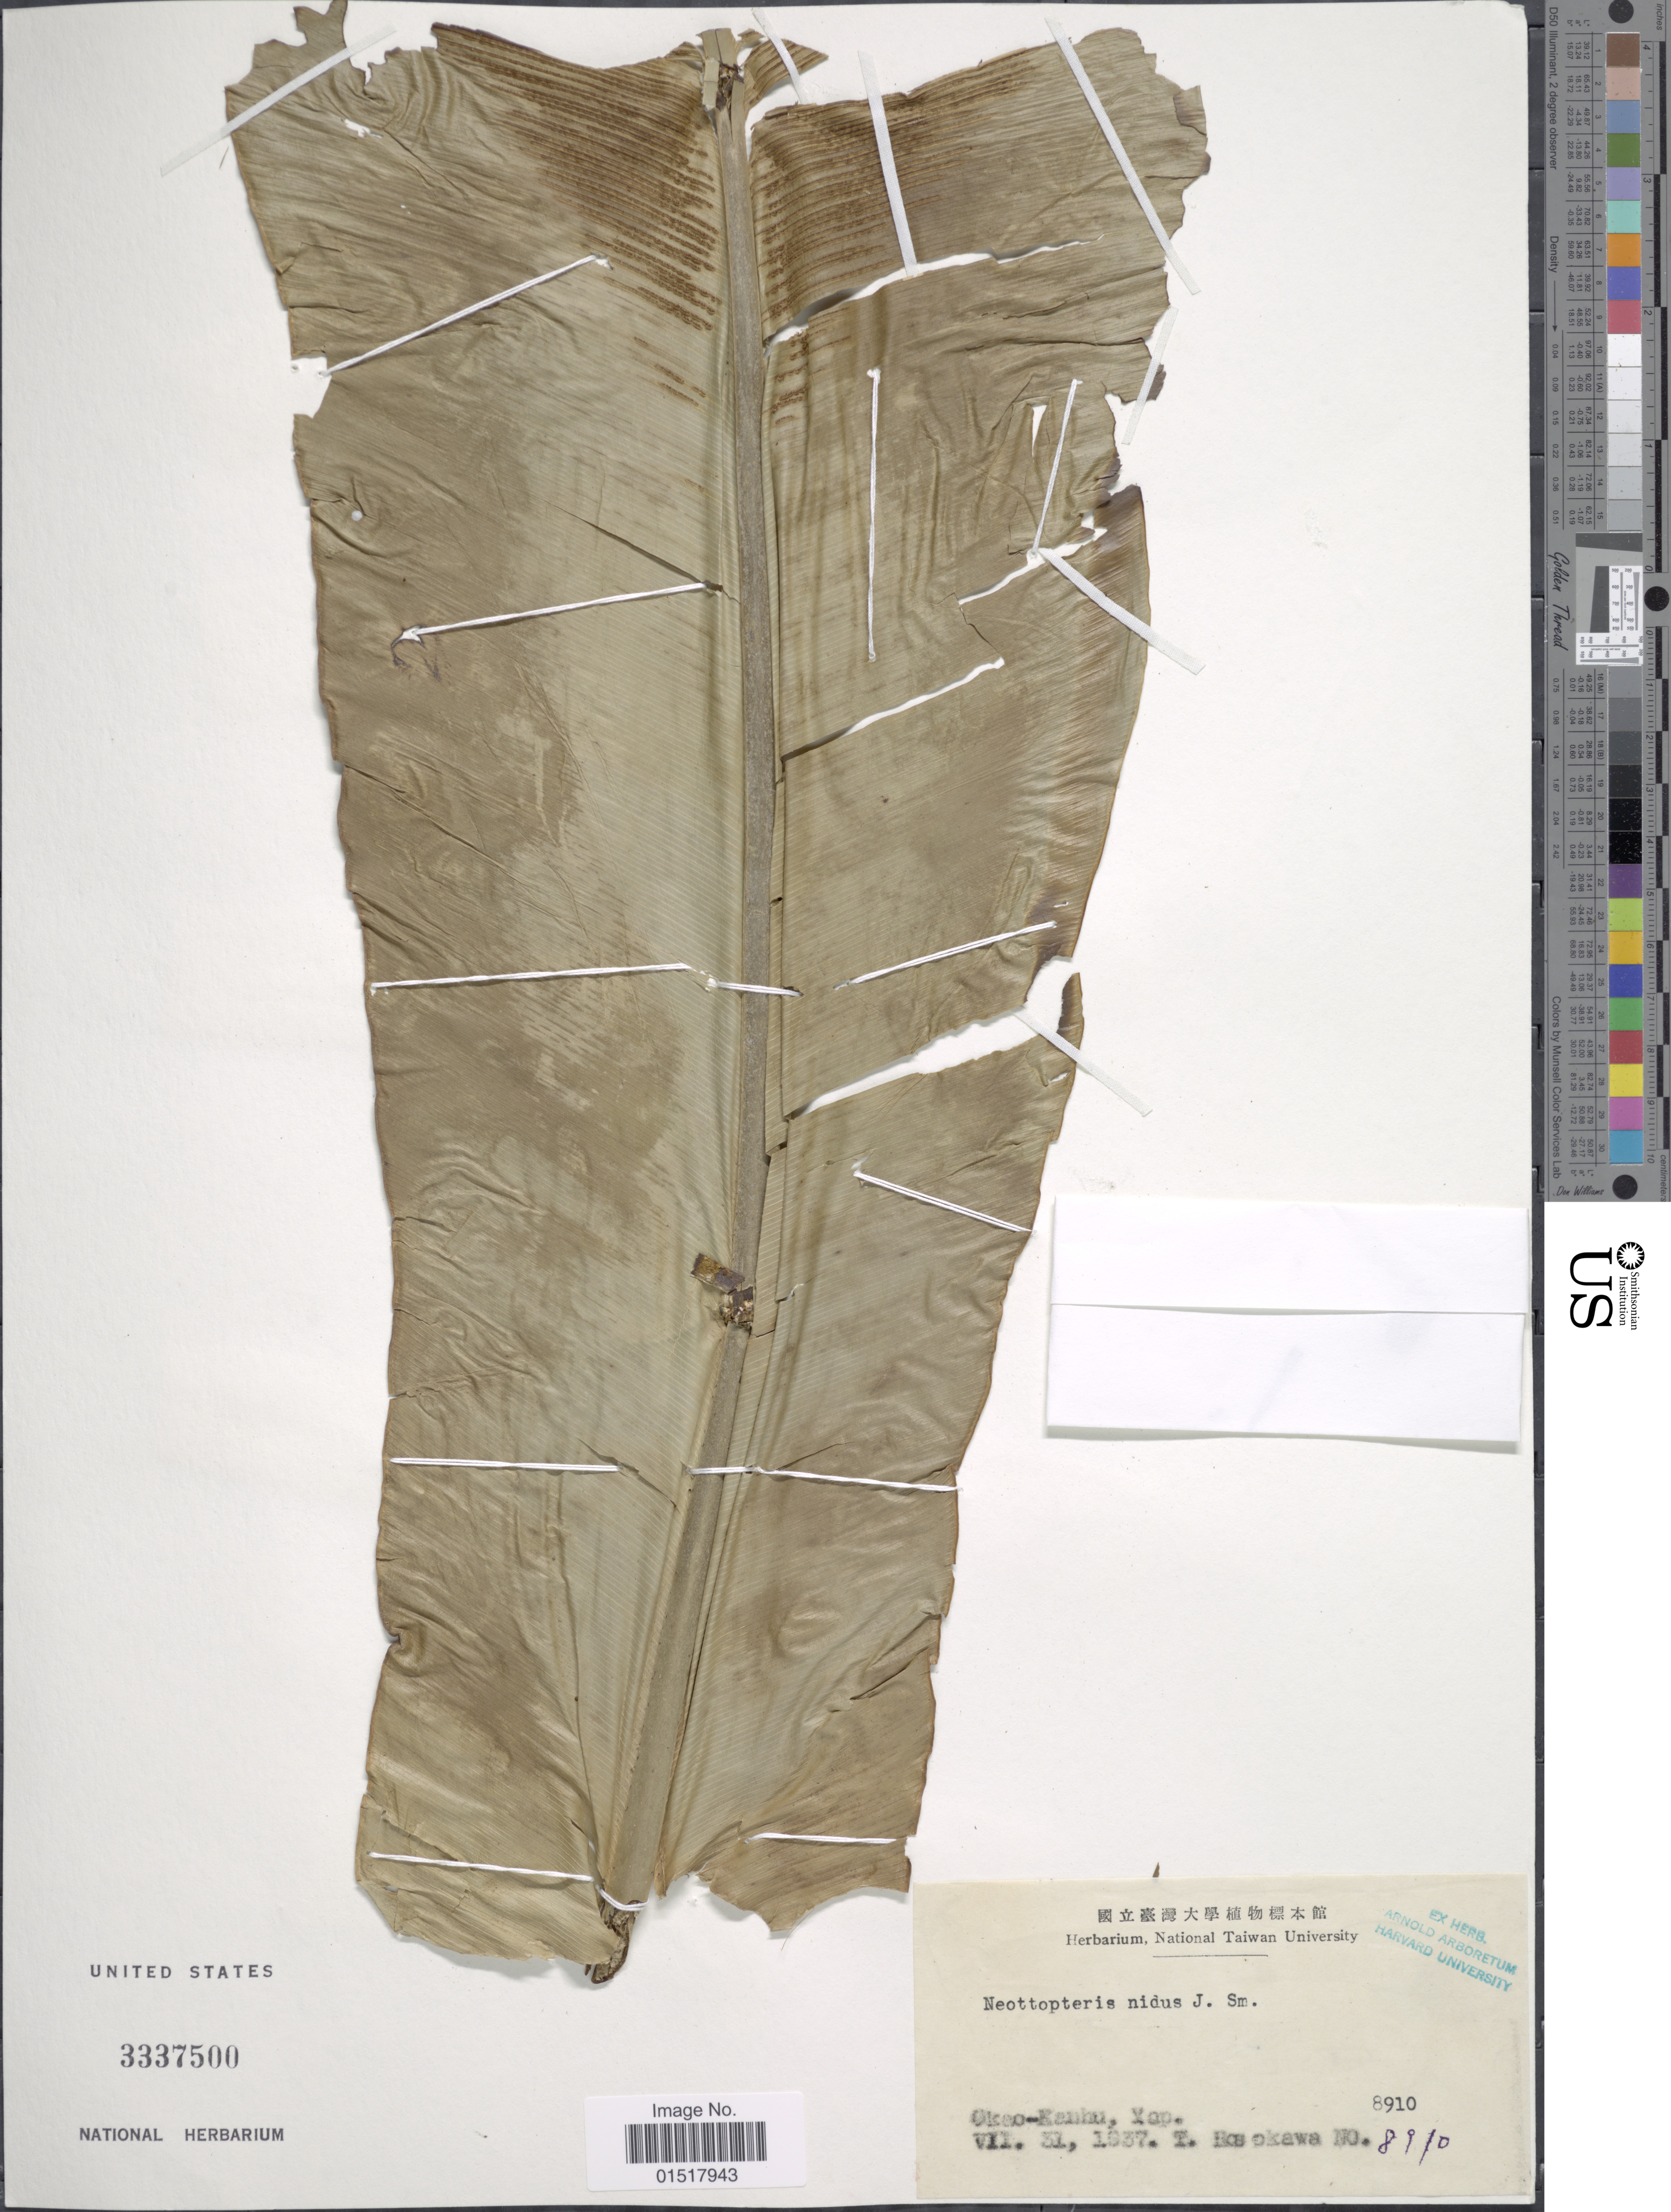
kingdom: Plantae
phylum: Tracheophyta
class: Polypodiopsida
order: Polypodiales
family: Aspleniaceae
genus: Asplenium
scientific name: Asplenium nidus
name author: L.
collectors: T. Hosokawa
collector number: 8910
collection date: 1937-07-31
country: Micronesia, Federated States of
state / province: Yap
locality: Okeo-Kanhu, Yap.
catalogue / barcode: US 3337500